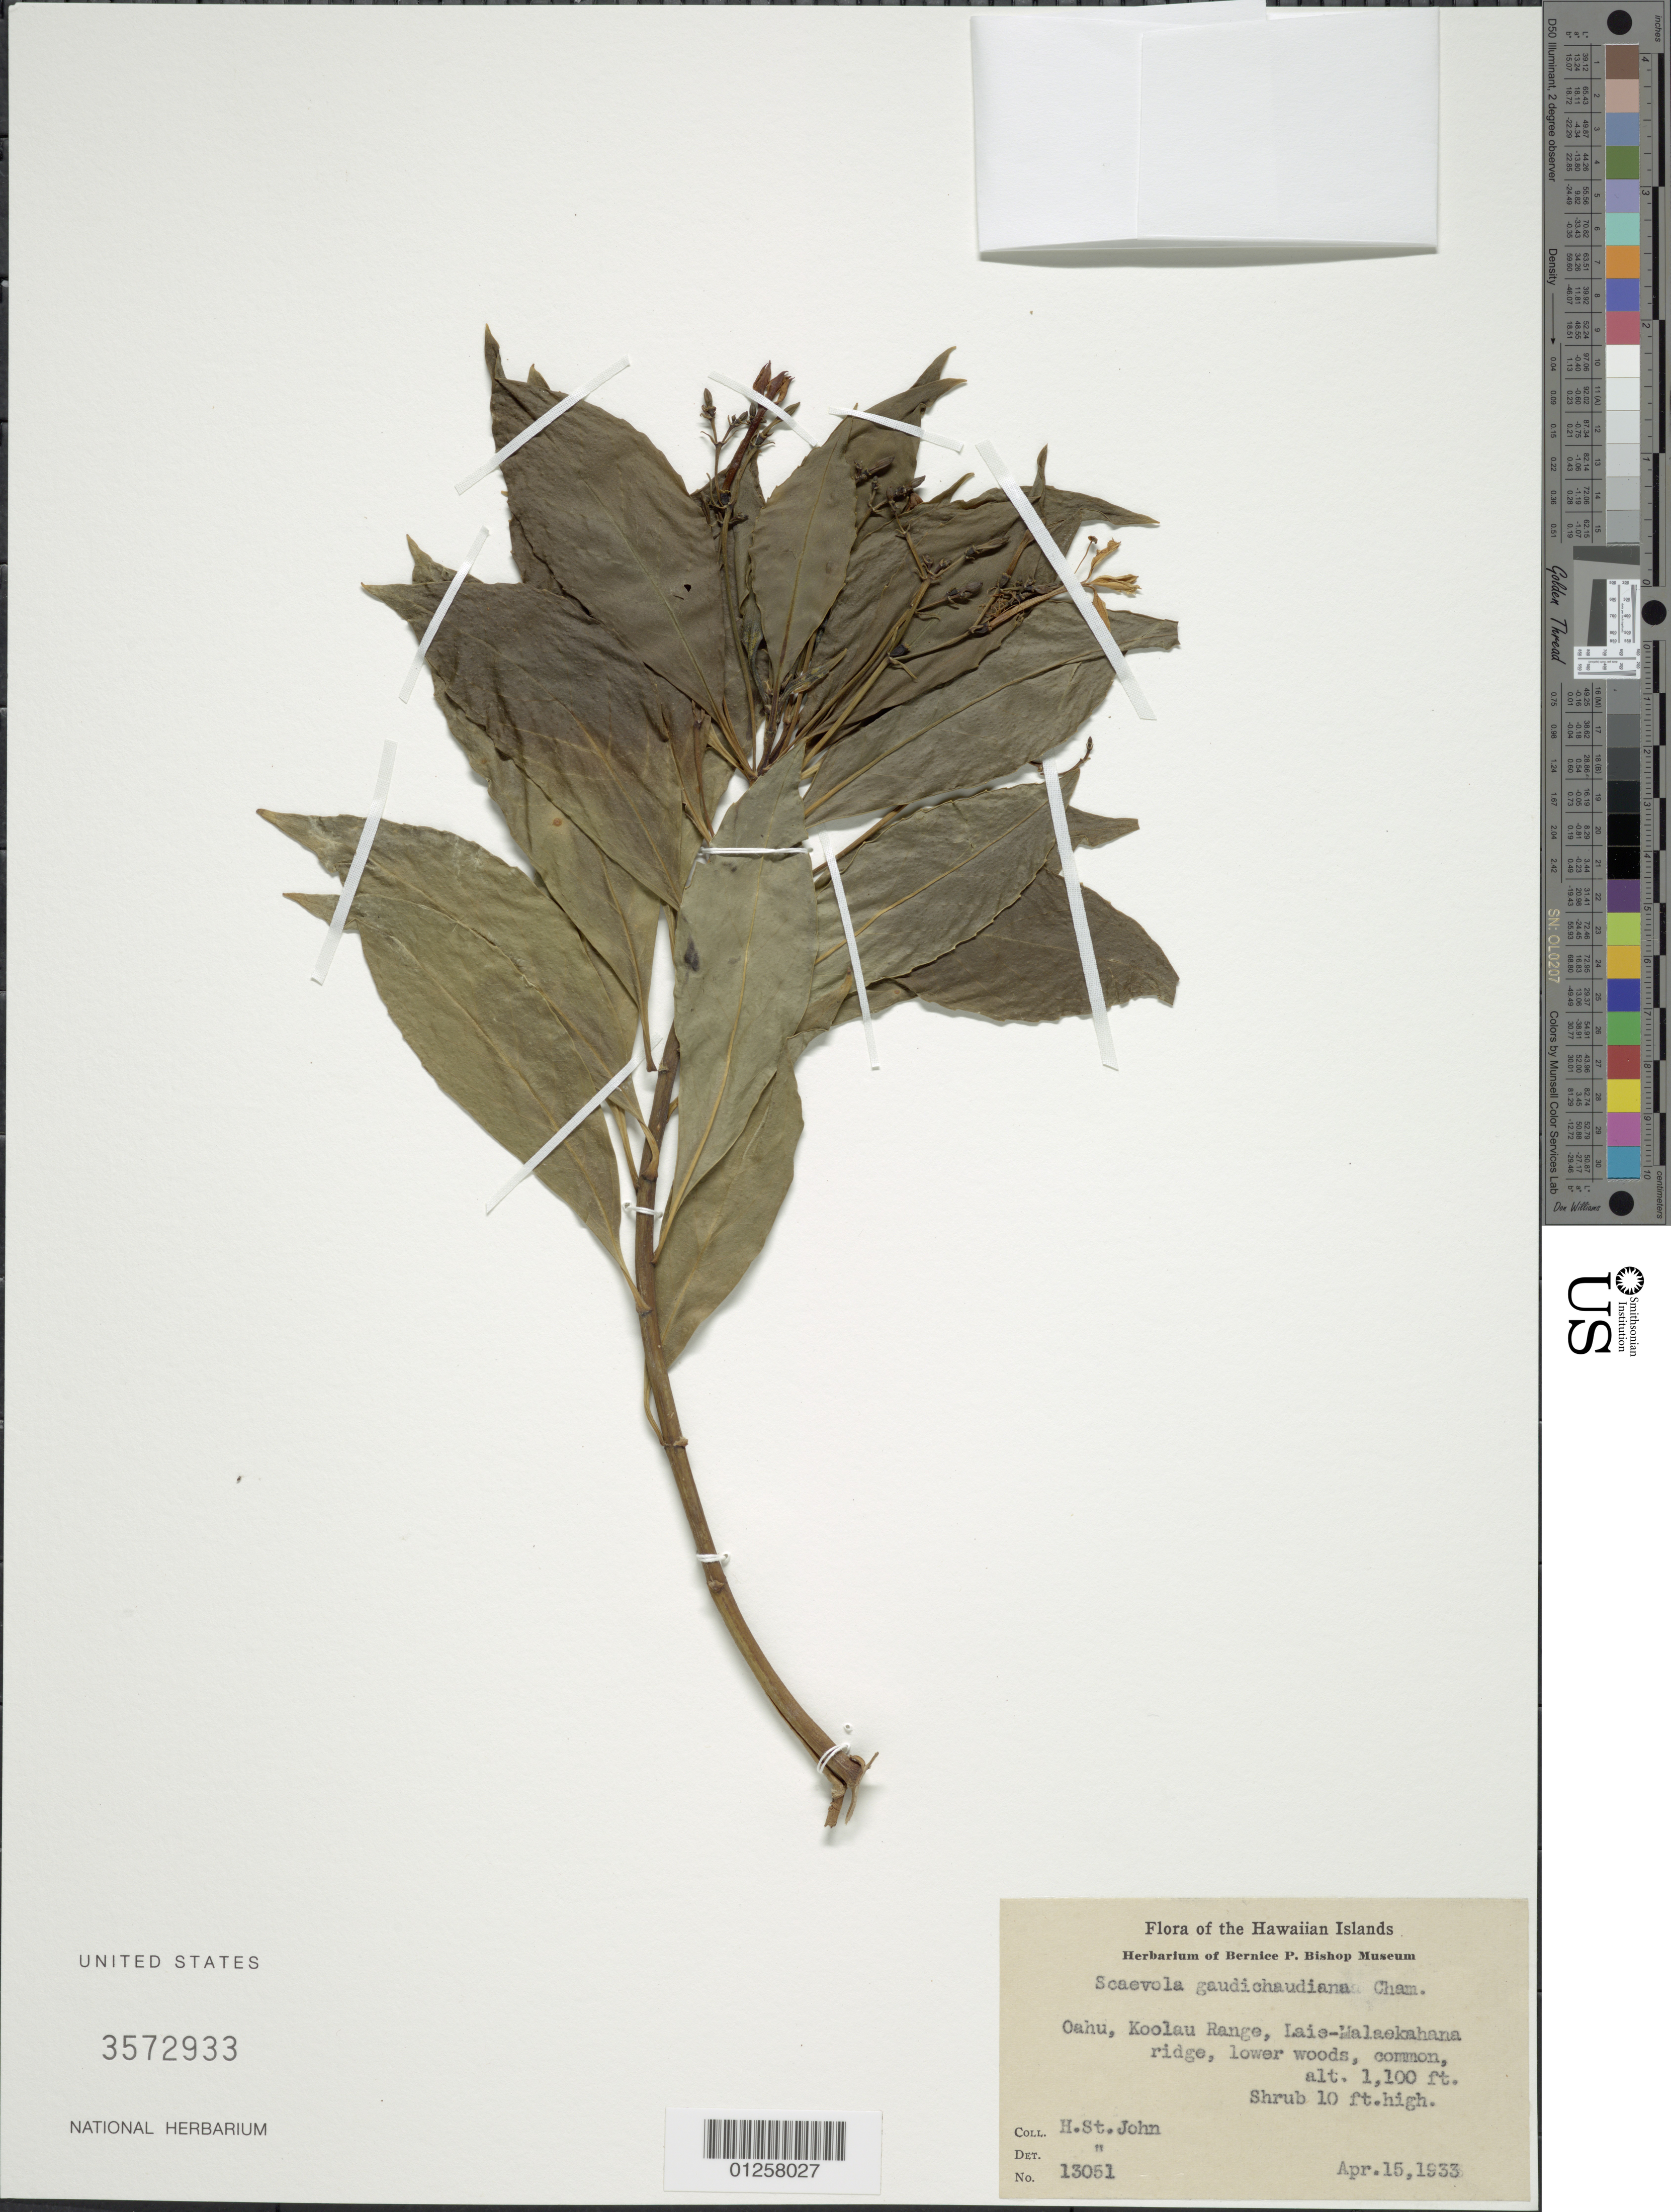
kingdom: Plantae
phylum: Tracheophyta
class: Magnoliopsida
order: Asterales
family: Goodeniaceae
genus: Scaevola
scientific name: Scaevola gaudichaudiana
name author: Cham.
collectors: H. St. John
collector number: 13051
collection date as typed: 15 Apr 1933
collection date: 1933-04-15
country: United States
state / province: Hawaii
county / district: Honolulu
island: Oahu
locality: Laie-Walaekahana, Koolau Range.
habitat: On ridge, lower woods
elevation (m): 335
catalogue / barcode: US 3572933